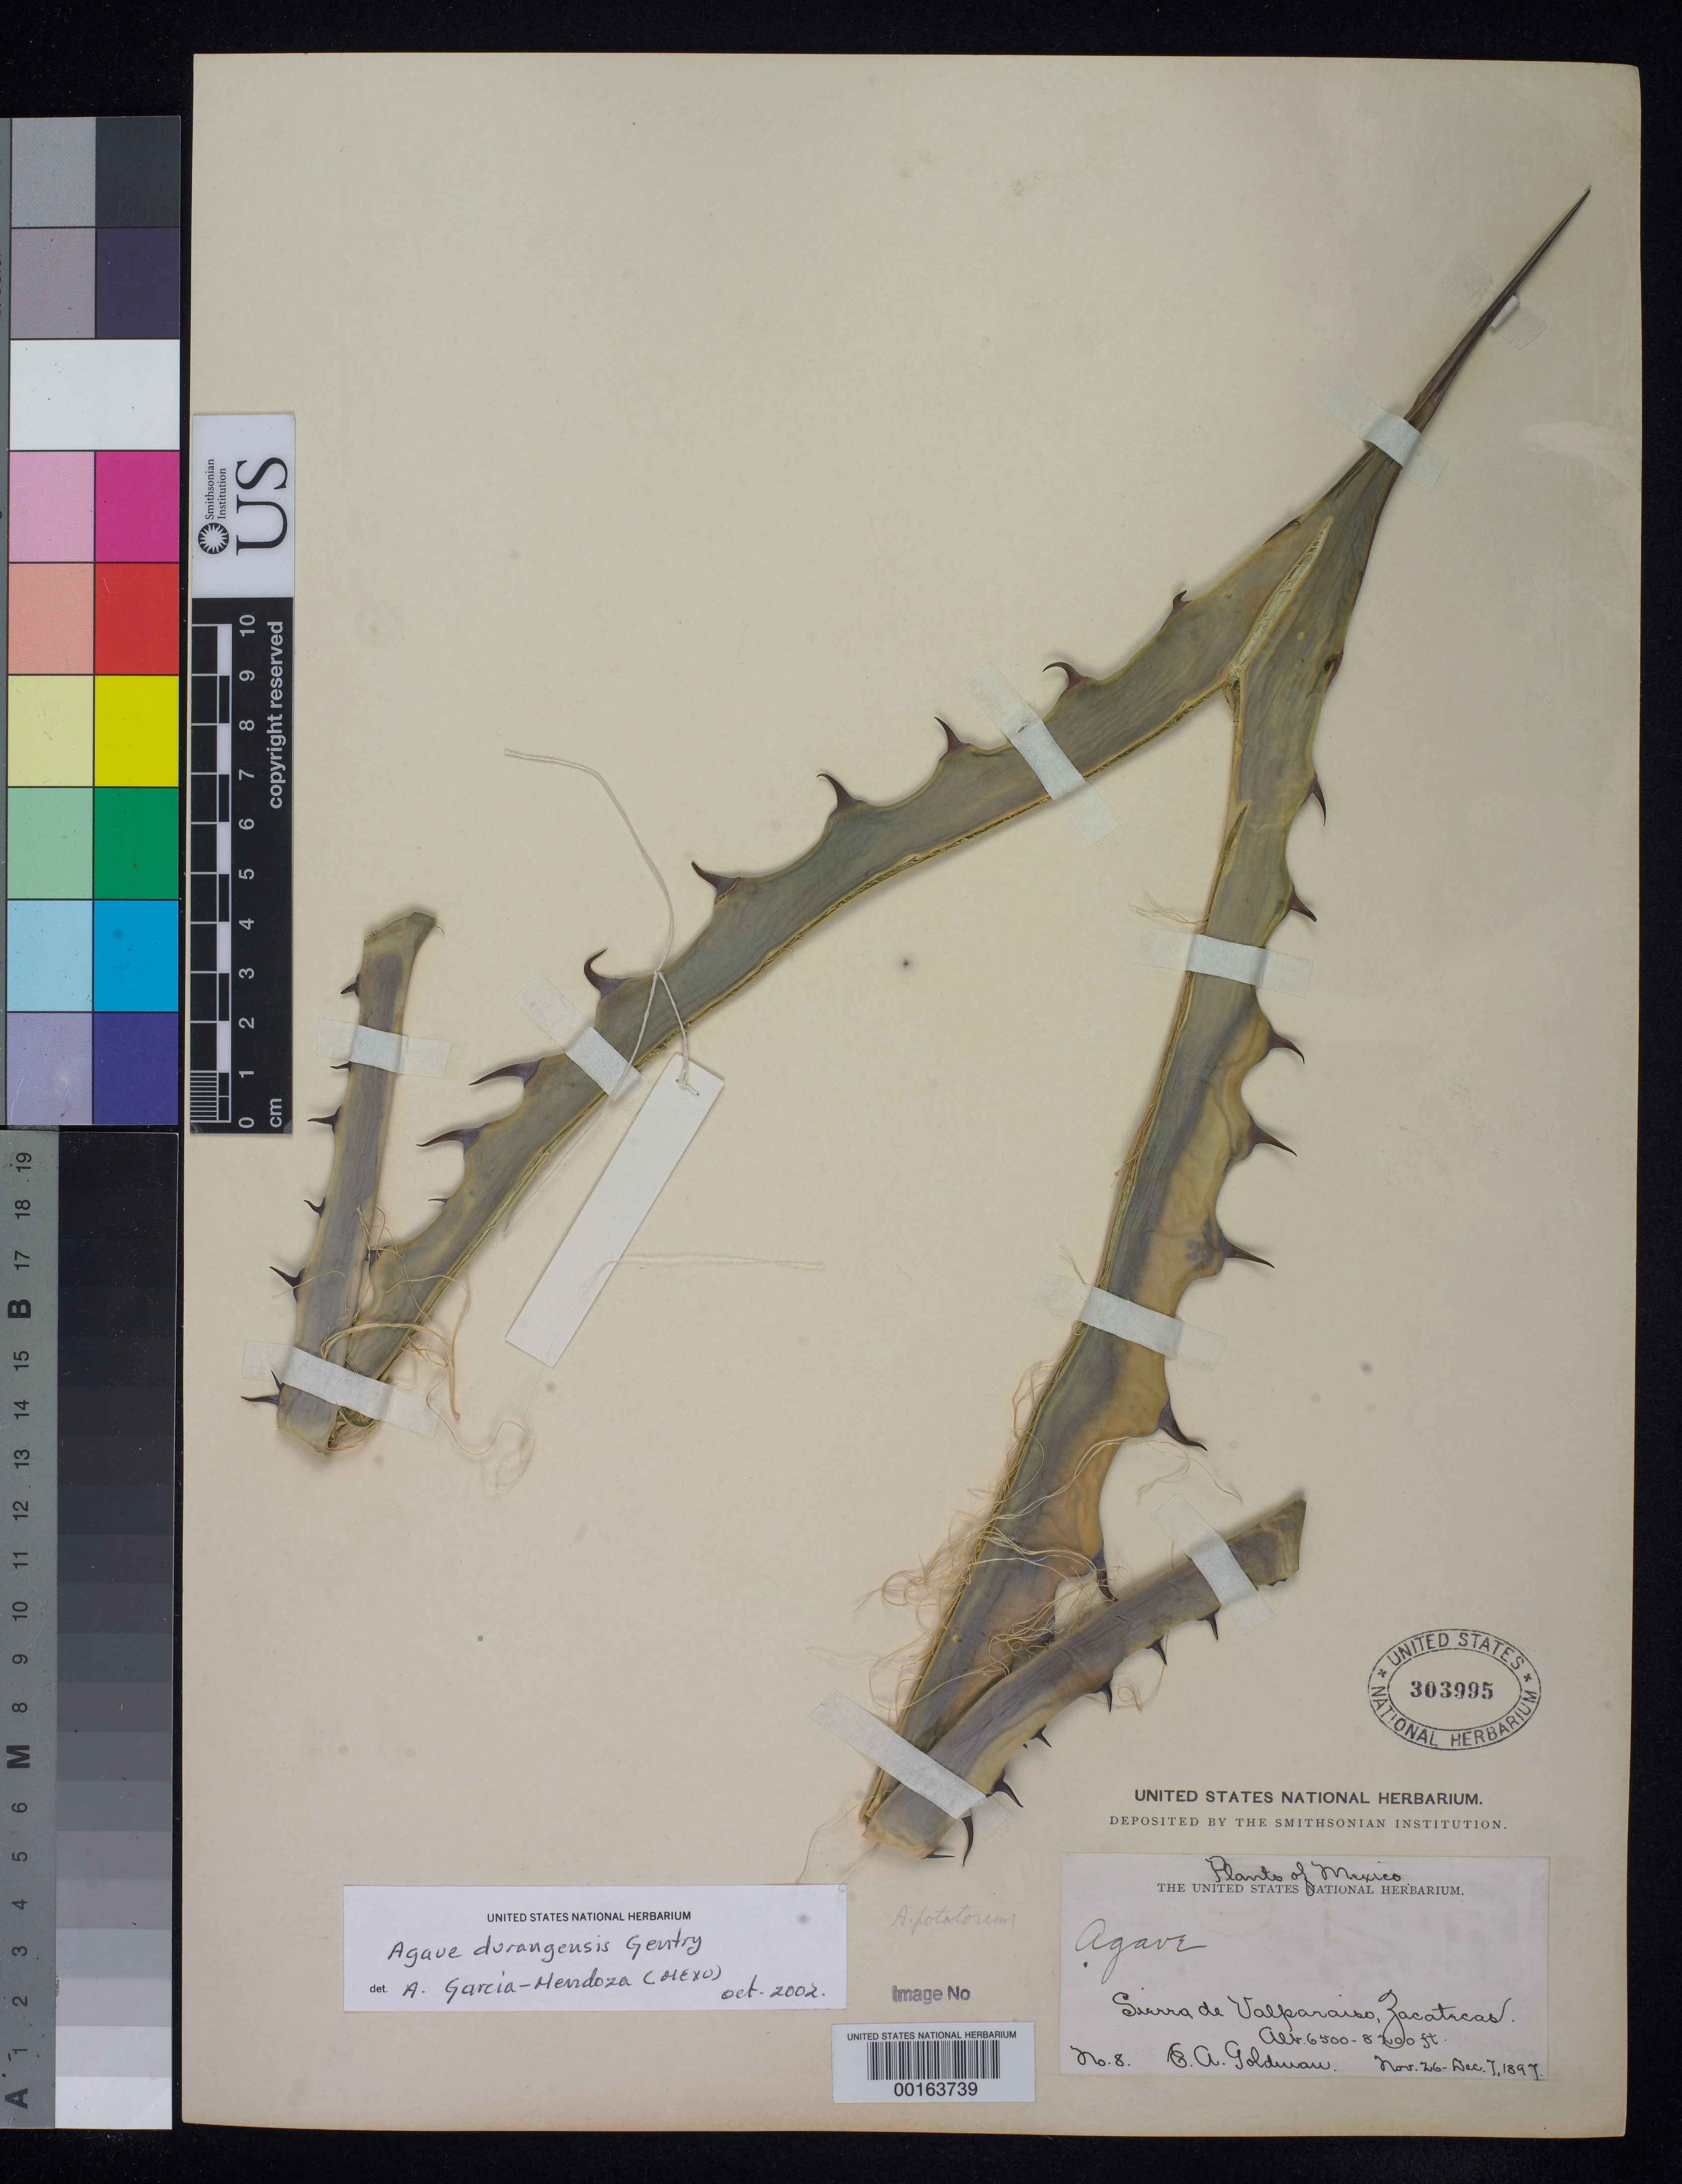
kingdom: Plantae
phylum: Tracheophyta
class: Liliopsida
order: Asparagales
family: Asparagaceae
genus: Agave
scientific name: Agave durangensis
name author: Gentry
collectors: E. A. Goldman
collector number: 8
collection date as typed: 26 Nov 1897 to 07 Dec 1897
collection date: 1897-11-26/1897-12-07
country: Mexico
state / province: Zacatecas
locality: Sierra de valparaiso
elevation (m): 1981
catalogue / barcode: US 303995